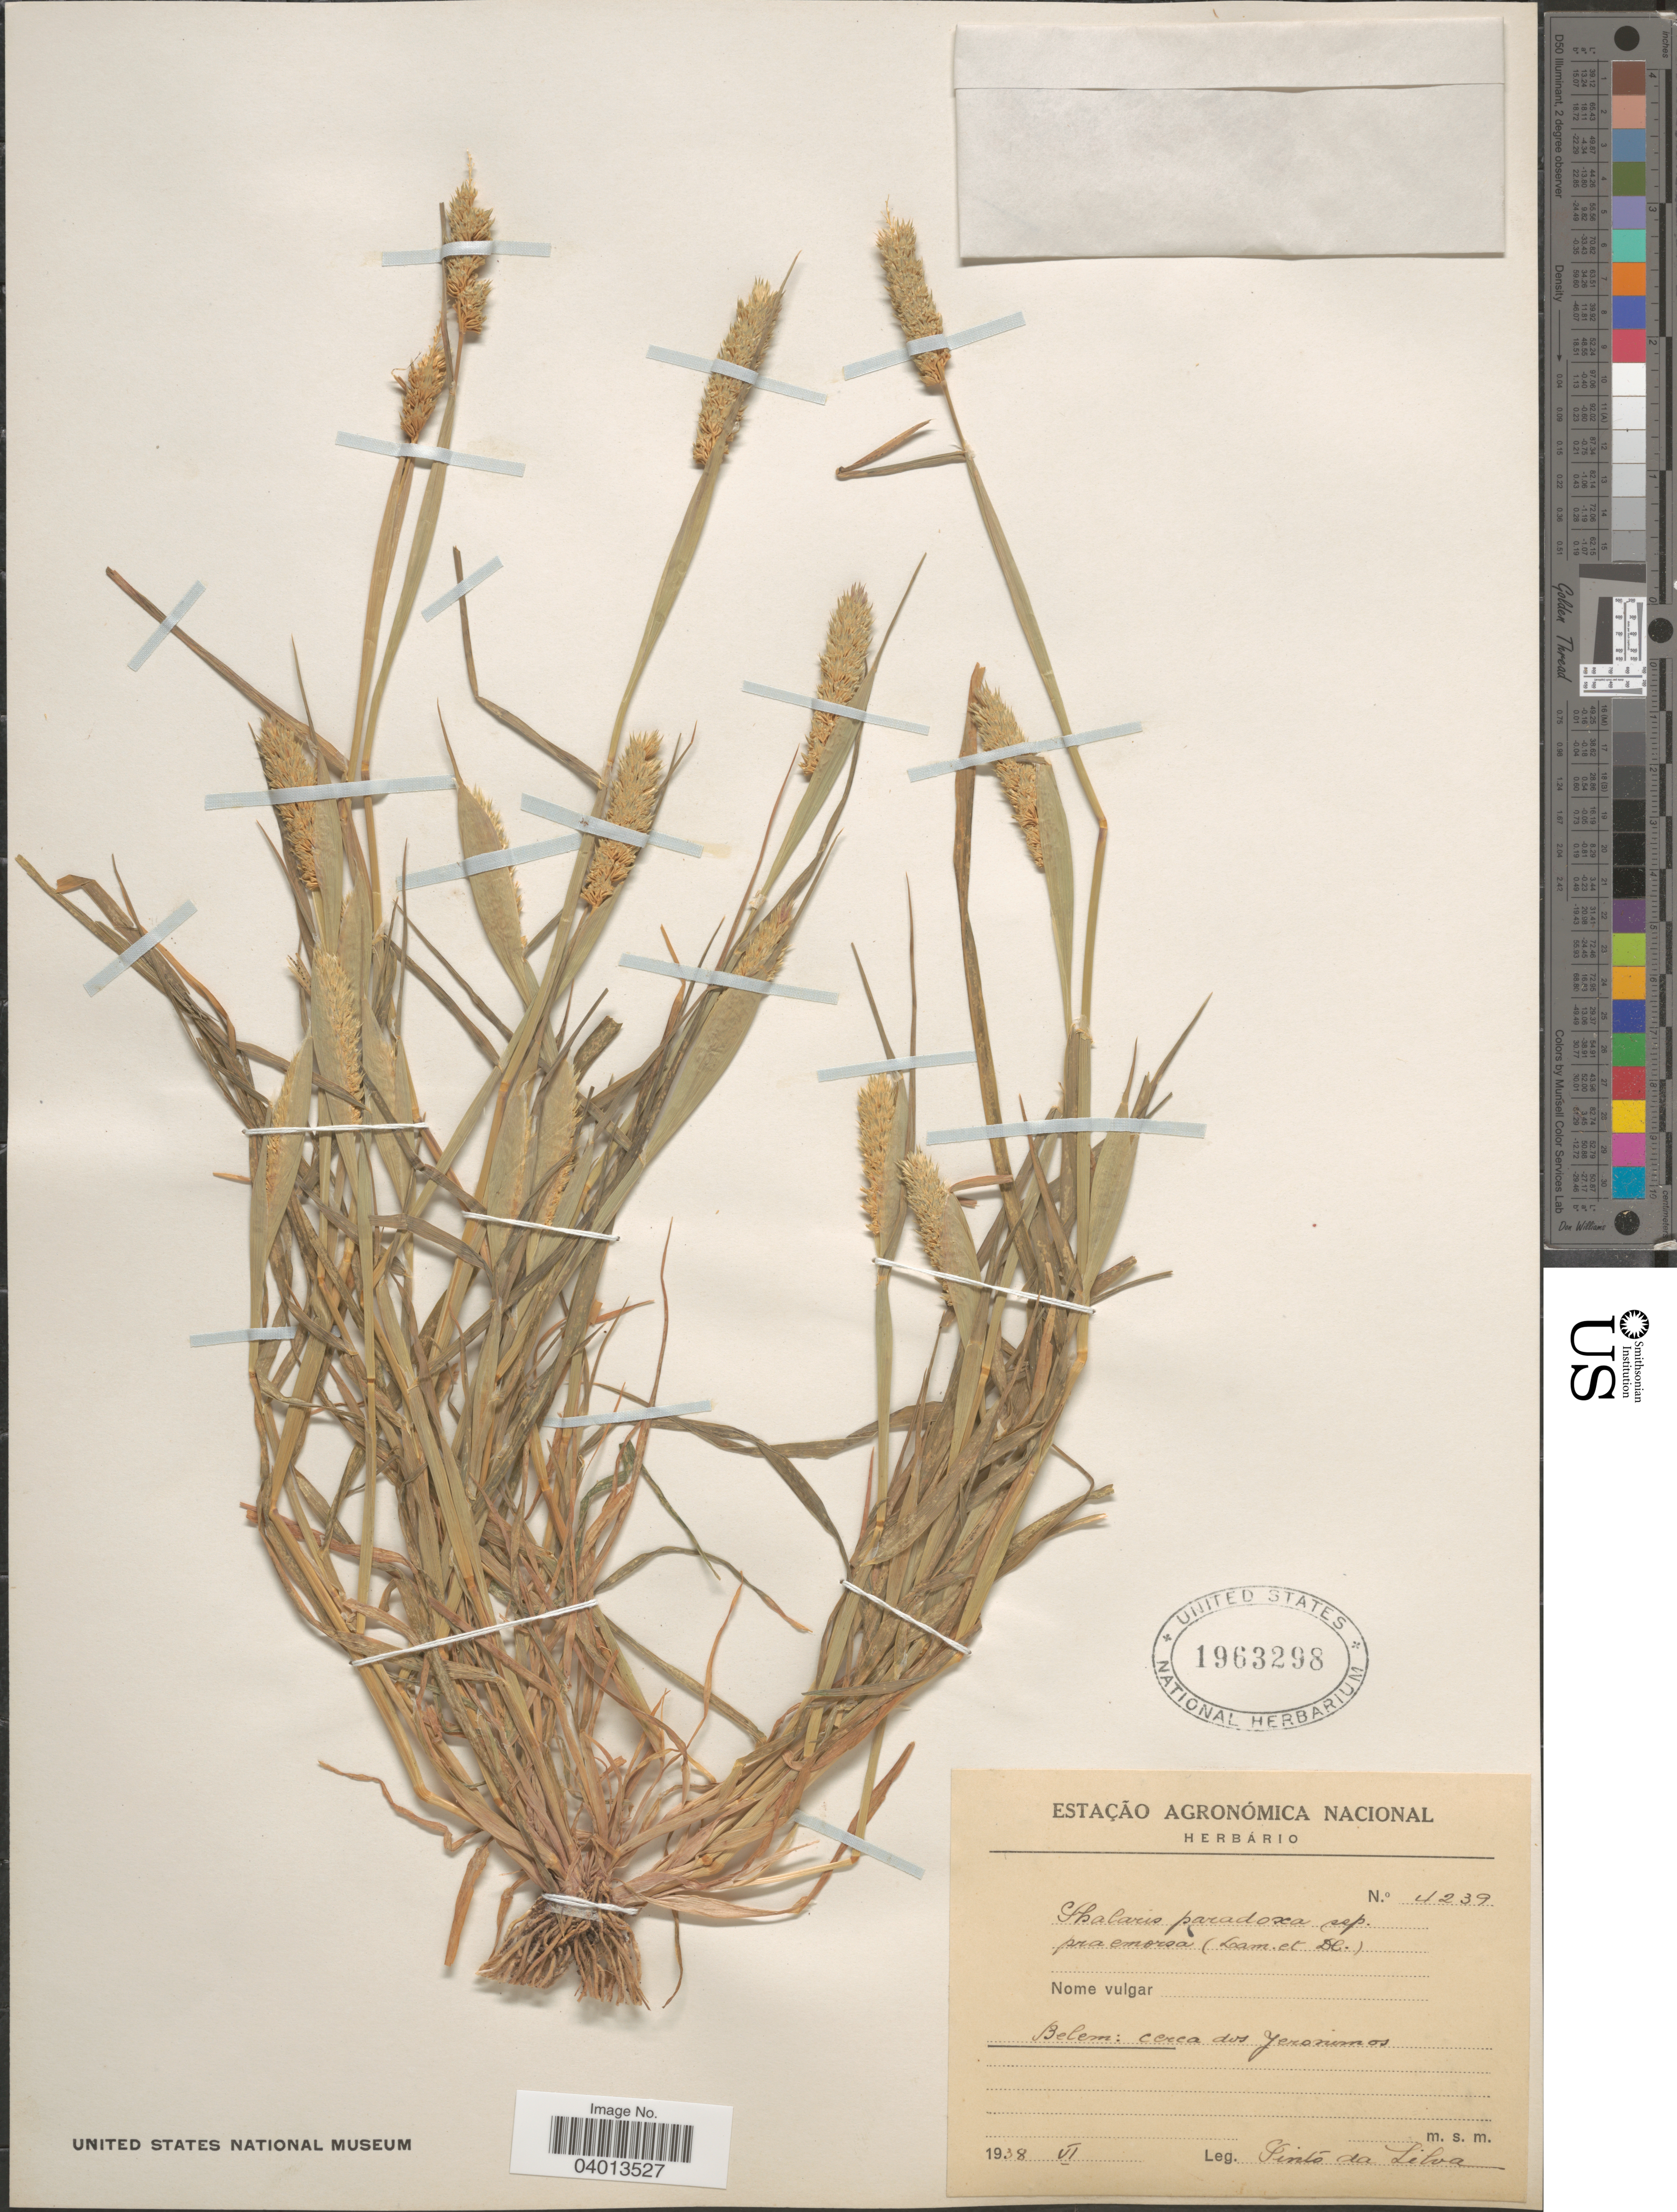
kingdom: Plantae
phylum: Tracheophyta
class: Liliopsida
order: Poales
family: Poaceae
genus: Phalaris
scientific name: Phalaris paradoxa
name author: L.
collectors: P. Silva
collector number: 4239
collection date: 1938-06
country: Portugal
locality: Belem: cerca dos Jeronimos.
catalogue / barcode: US 1963298